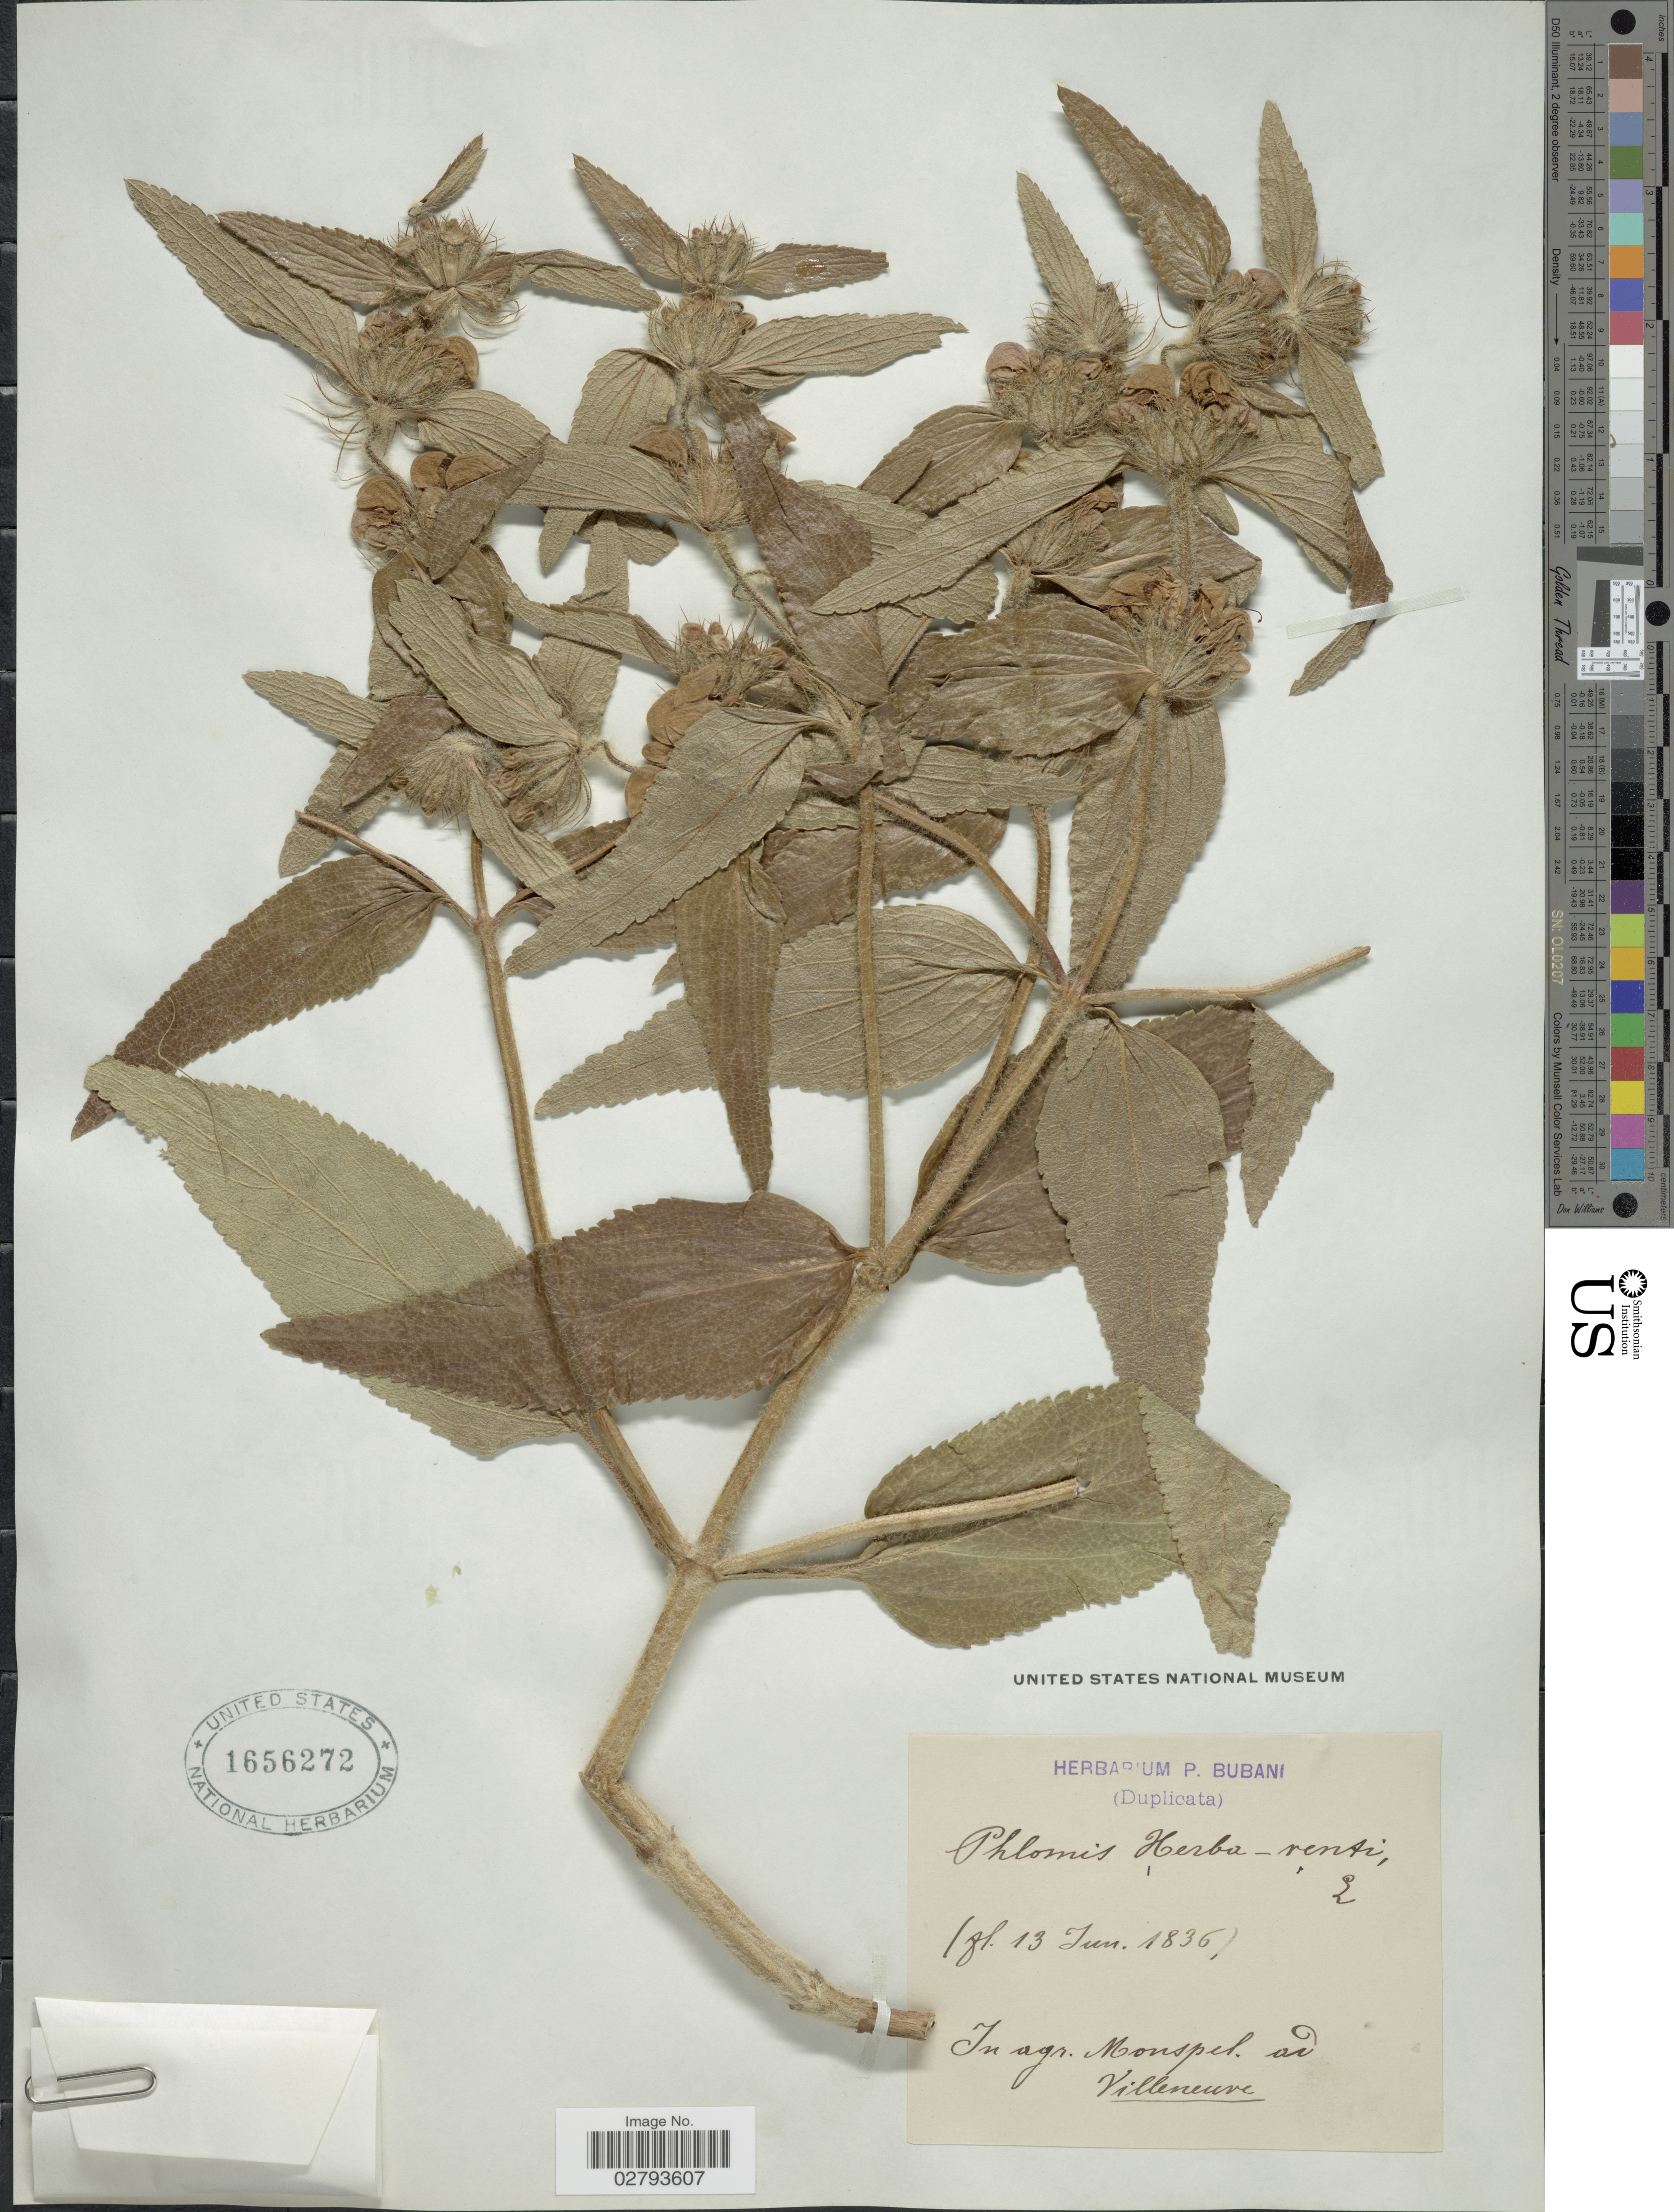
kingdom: Plantae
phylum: Tracheophyta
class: Magnoliopsida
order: Lamiales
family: Lamiaceae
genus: Phlomis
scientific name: Phlomis herba-venti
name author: L.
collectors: ex herb. P. Bubani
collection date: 1836-06-13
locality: In agr. Monspel ad. Villeneuve.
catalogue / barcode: US 1656272